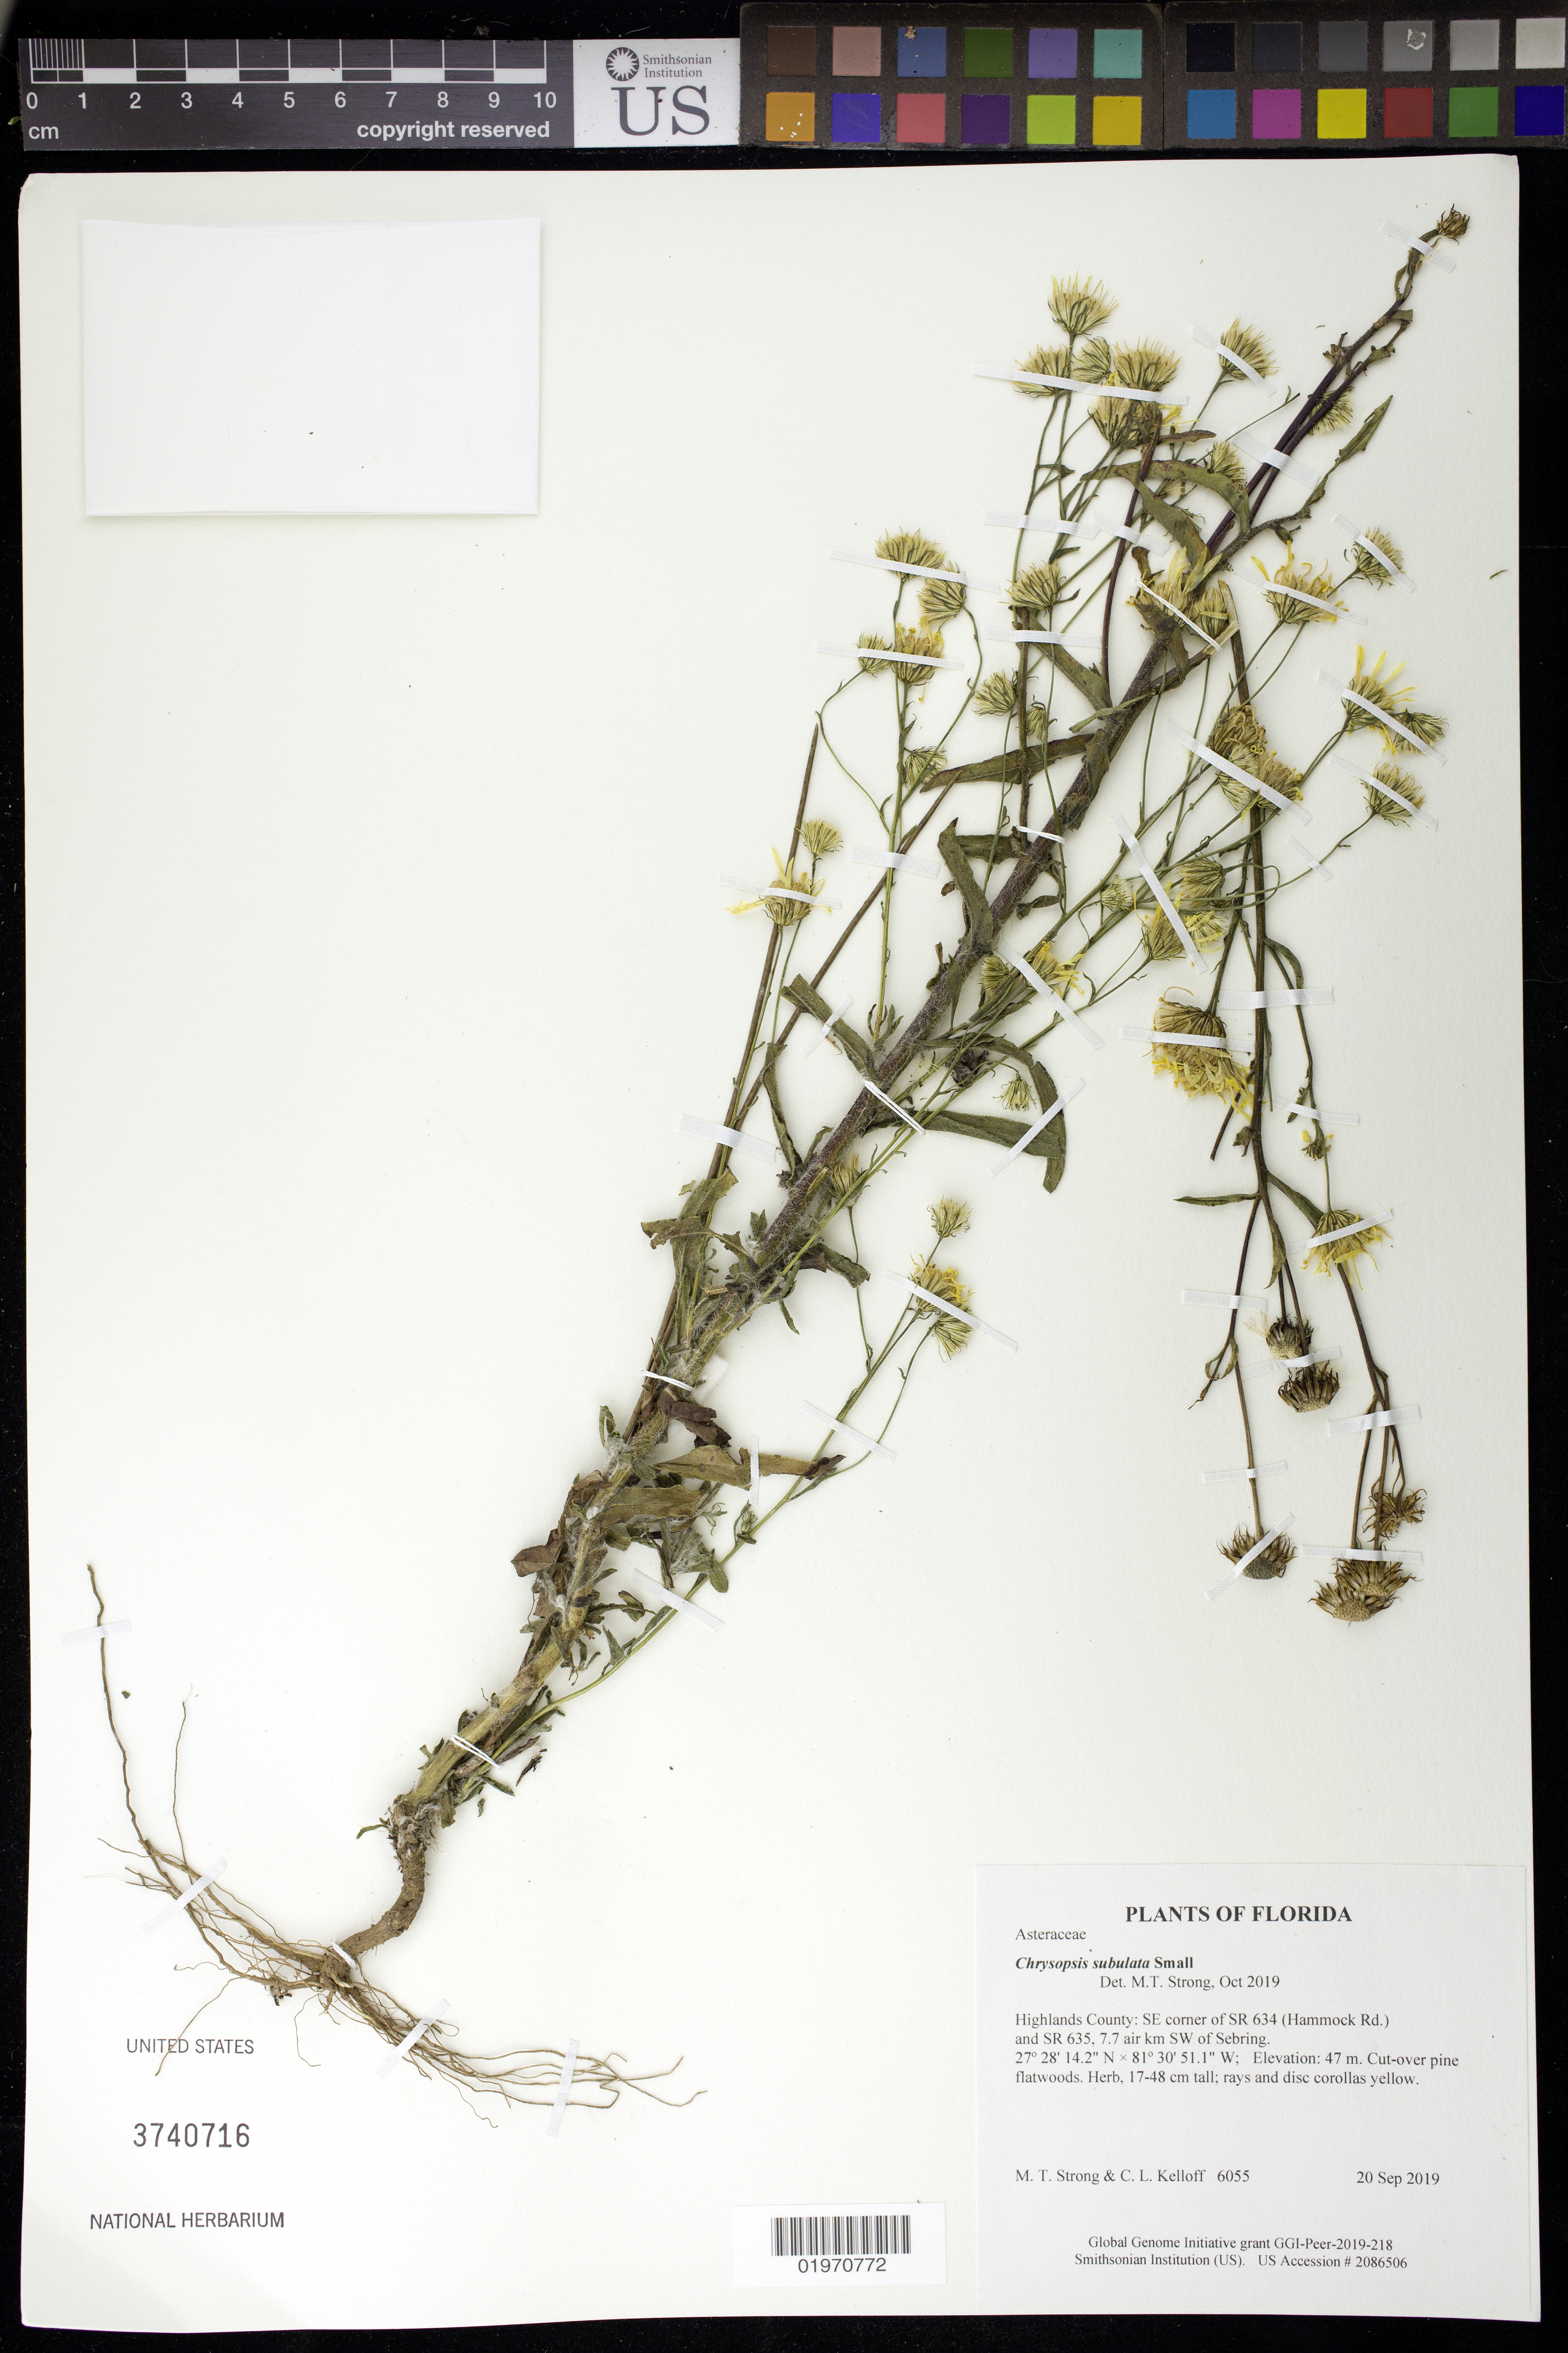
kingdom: Plantae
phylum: Tracheophyta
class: Magnoliopsida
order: Asterales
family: Asteraceae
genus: Chrysopsis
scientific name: Chrysopsis subulata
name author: Small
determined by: Strong, Mark T., (BOT), Smithsonian Institution - National Museum of Natural History (UNITED STATES)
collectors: M. T. Strong & C. L. Kelloff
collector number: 6055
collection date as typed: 20 Sep 2019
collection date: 2019-09-20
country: United States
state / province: Florida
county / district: Highlands County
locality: SE corner of SR 634 (Hammock Rd.) and SR 635, 7.7 air km SW of Sebring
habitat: Cut-over pine flatwoods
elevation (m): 47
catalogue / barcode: US 3740716